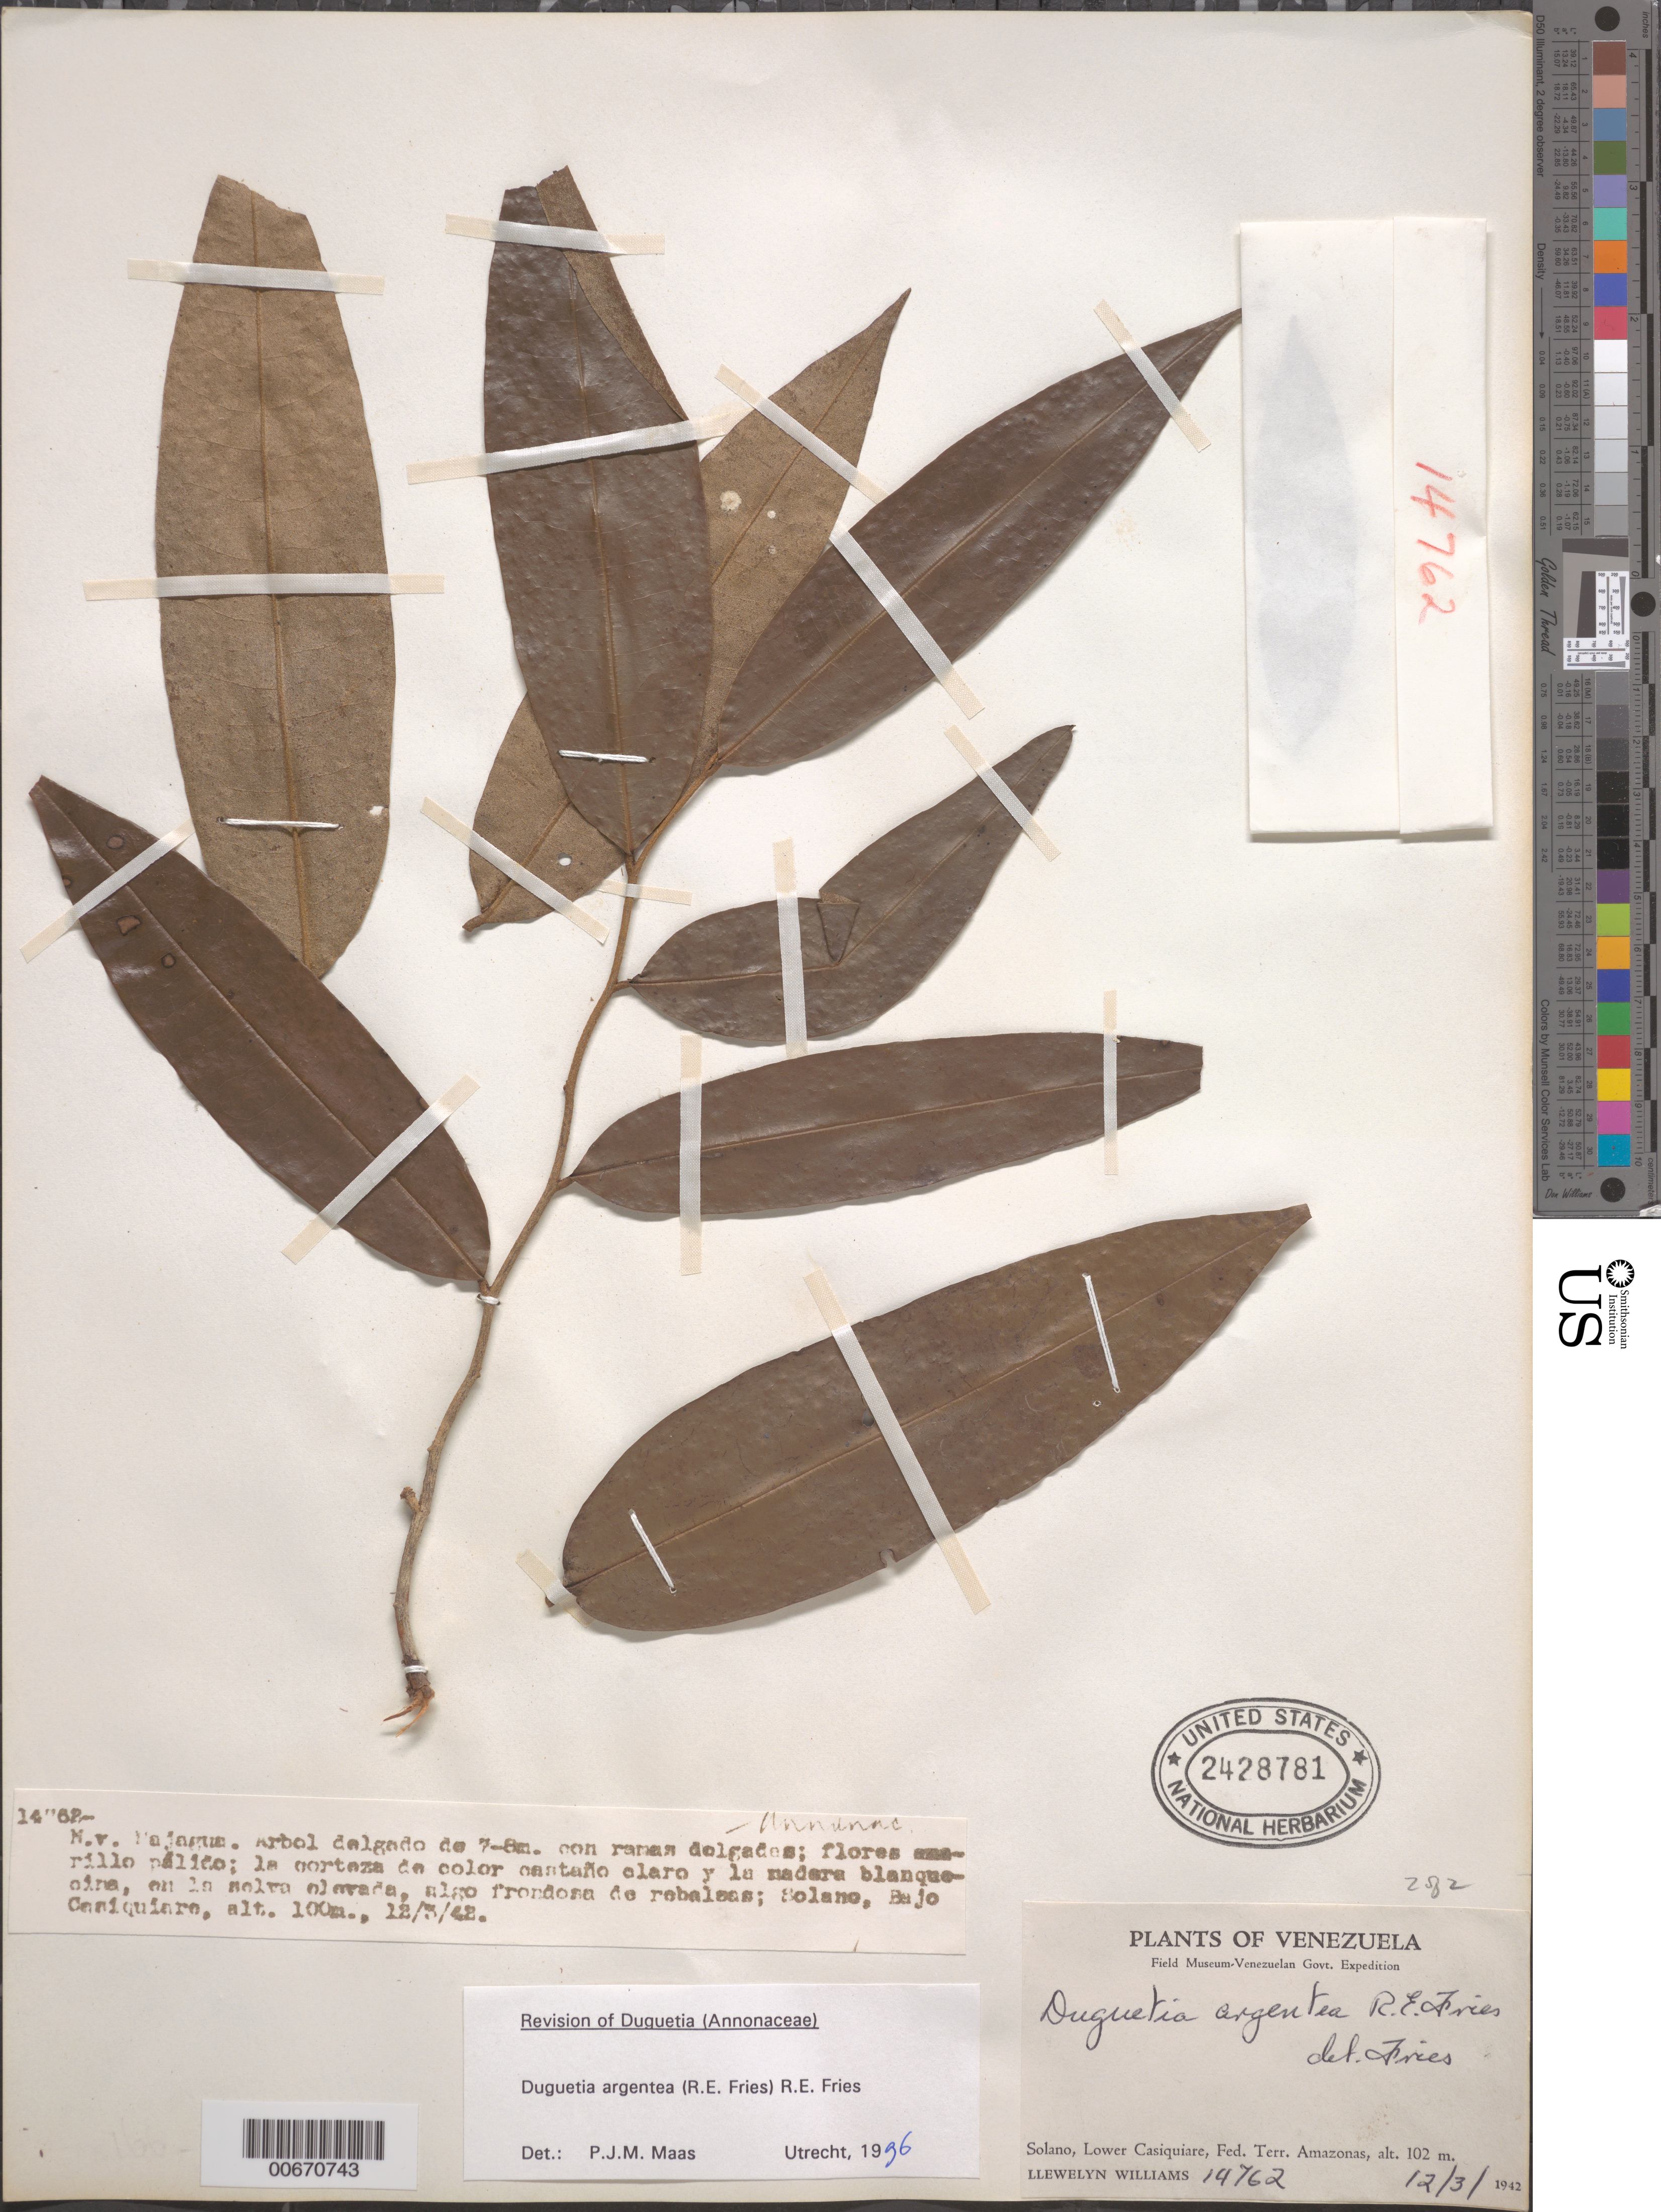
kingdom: Plantae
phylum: Tracheophyta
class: Magnoliopsida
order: Magnoliales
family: Annonaceae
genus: Duguetia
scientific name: Duguetia argentea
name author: (R.E. Fr.) R.E. Fr.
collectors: Ll. Williams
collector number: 14762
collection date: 1942-03-12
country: Venezuela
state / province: Amazonas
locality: Solano, Lower Casiquiare, Fed. Terr.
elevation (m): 100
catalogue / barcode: US 2428781